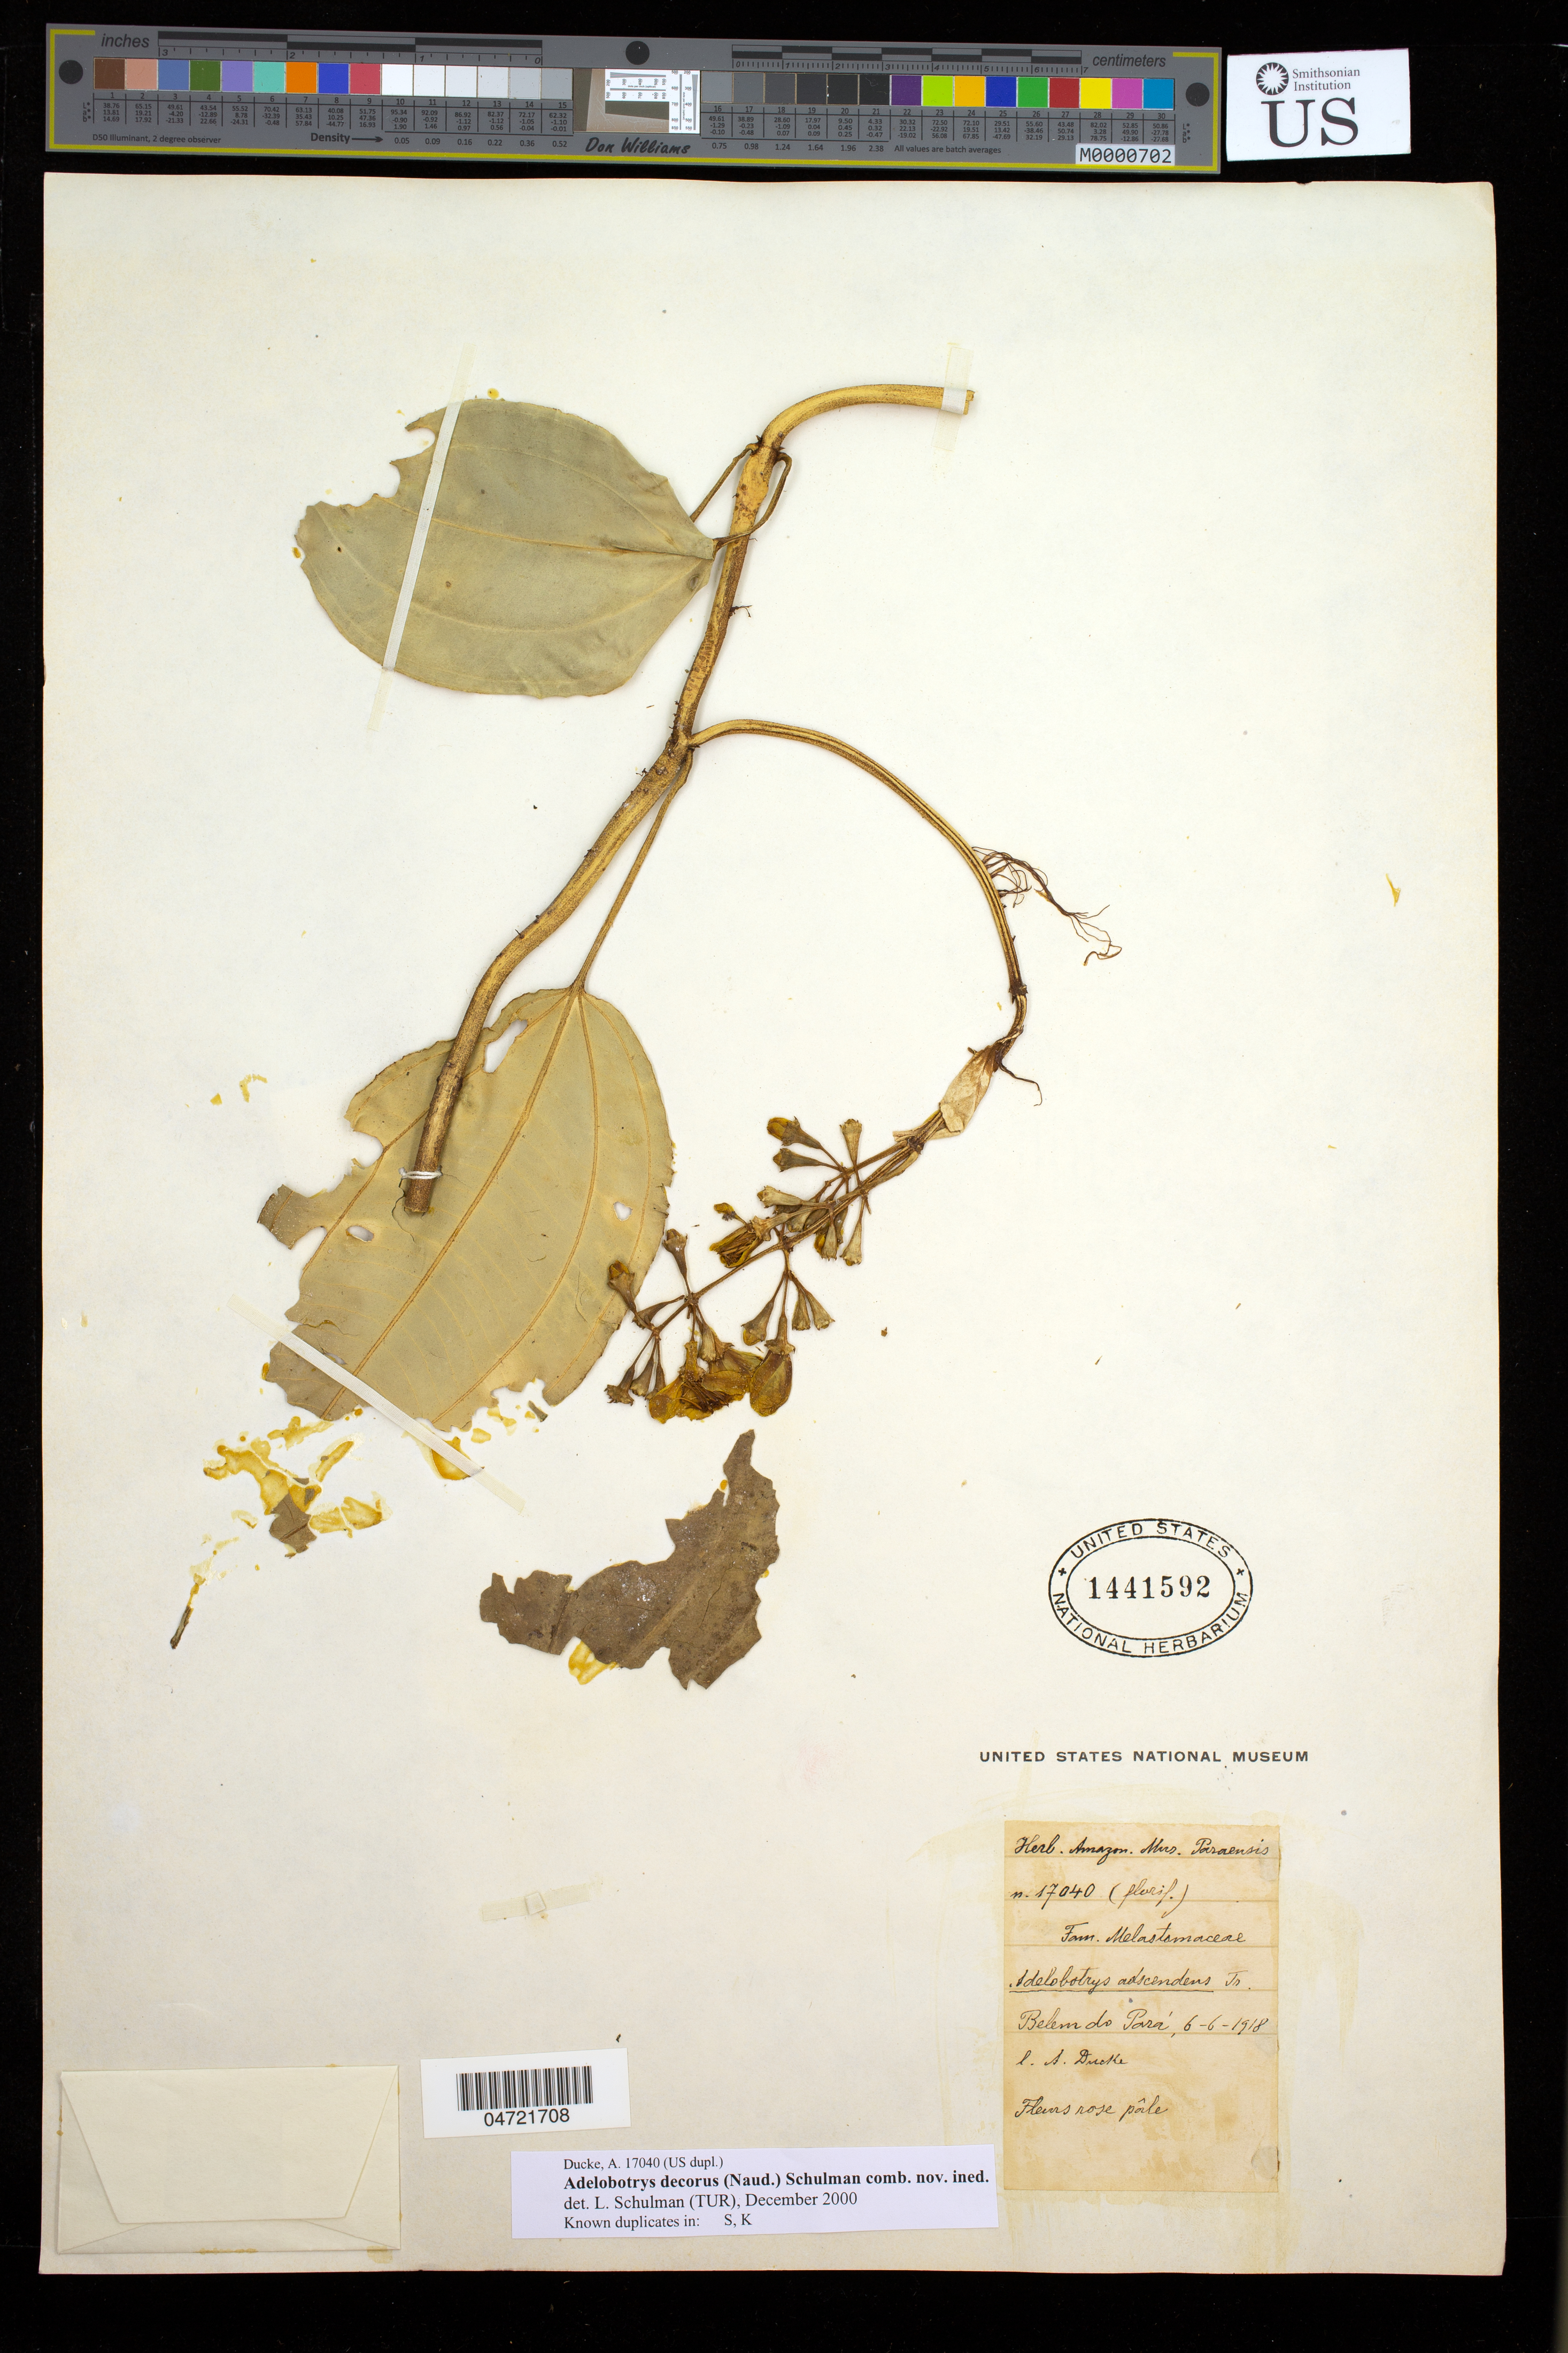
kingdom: Plantae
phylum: Tracheophyta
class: Magnoliopsida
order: Myrtales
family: Melastomataceae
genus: Adelobotrys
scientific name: Adelobotrys sp. nov.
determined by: Schulman, Leif, (TUR), University of Turku (FINLAND)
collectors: A. Ducke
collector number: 17040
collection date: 1918-06-06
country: Brazil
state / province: Pará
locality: Belem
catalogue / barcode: US 1441592